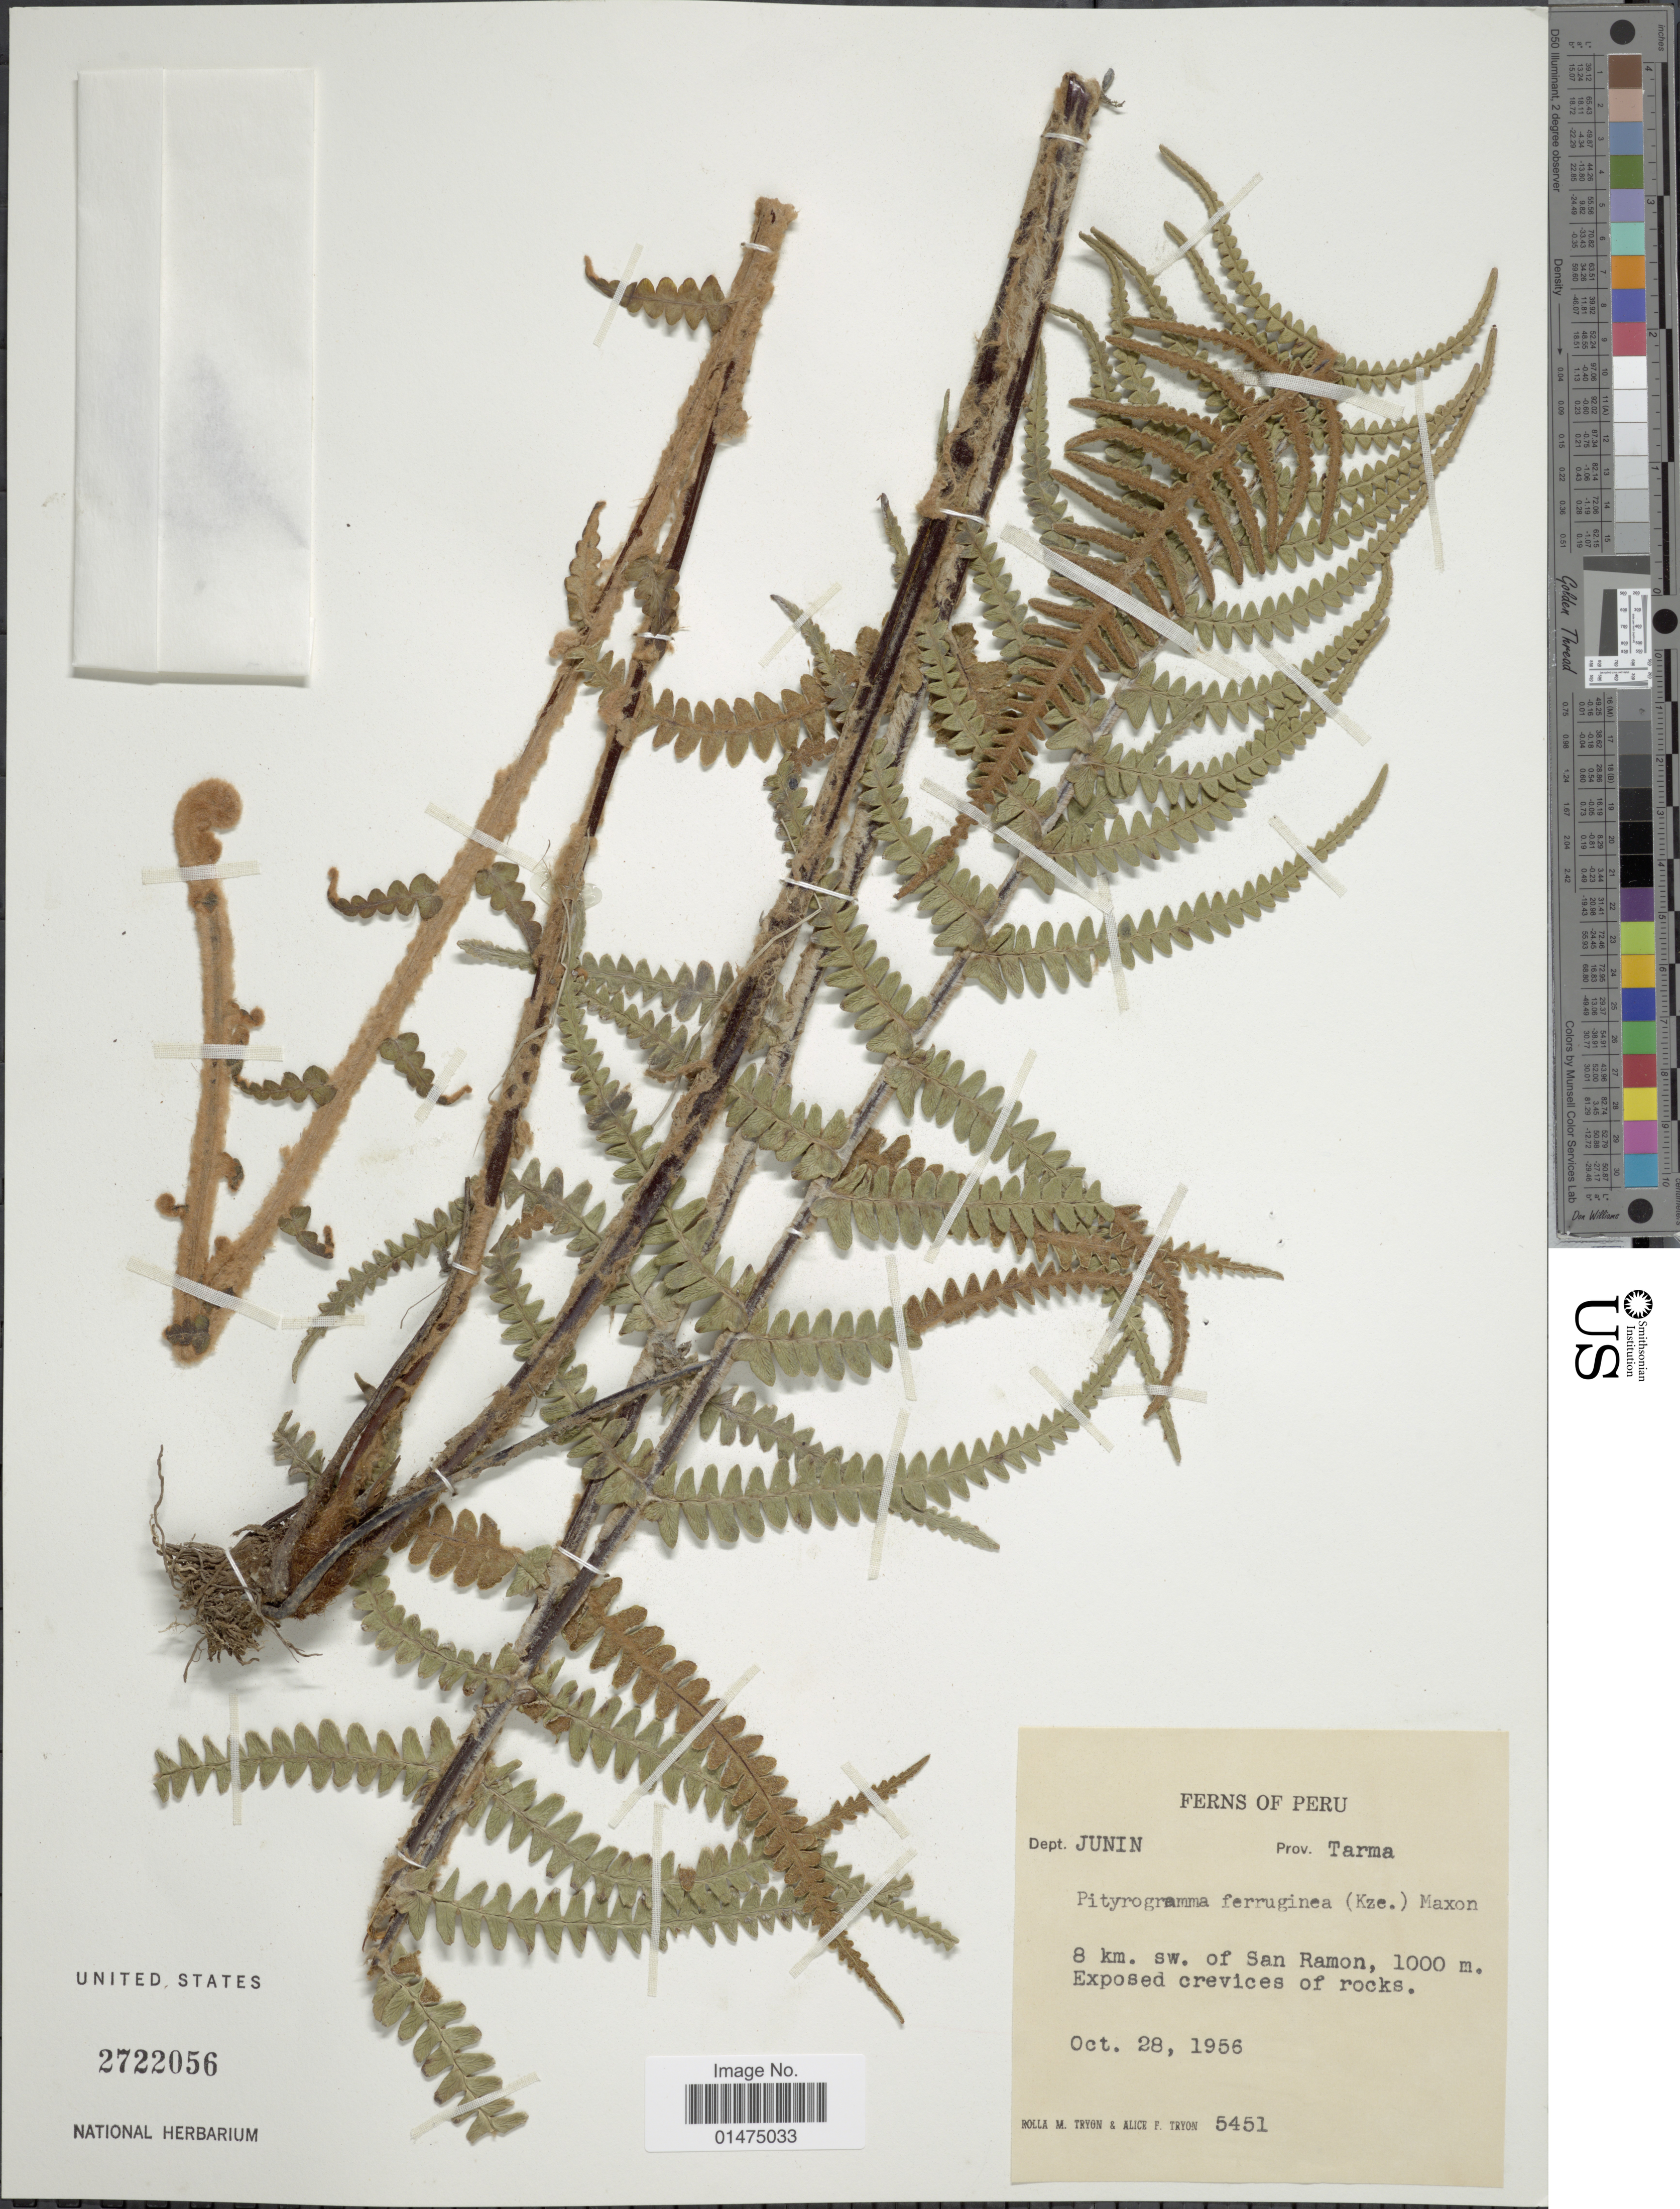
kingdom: Plantae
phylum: Tracheophyta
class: Polypodiopsida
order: Polypodiales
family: Pteridaceae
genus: Pityrogramma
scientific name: Pityrogramma ferruginea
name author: (Kunze) Maxon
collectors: R. M. Tryon & A. F. Tryon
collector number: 5451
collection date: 1956-10-28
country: Peru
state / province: Junín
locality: Prov. Tarma, 8 km, sw. of San Ramon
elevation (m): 1000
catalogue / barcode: US 2722056